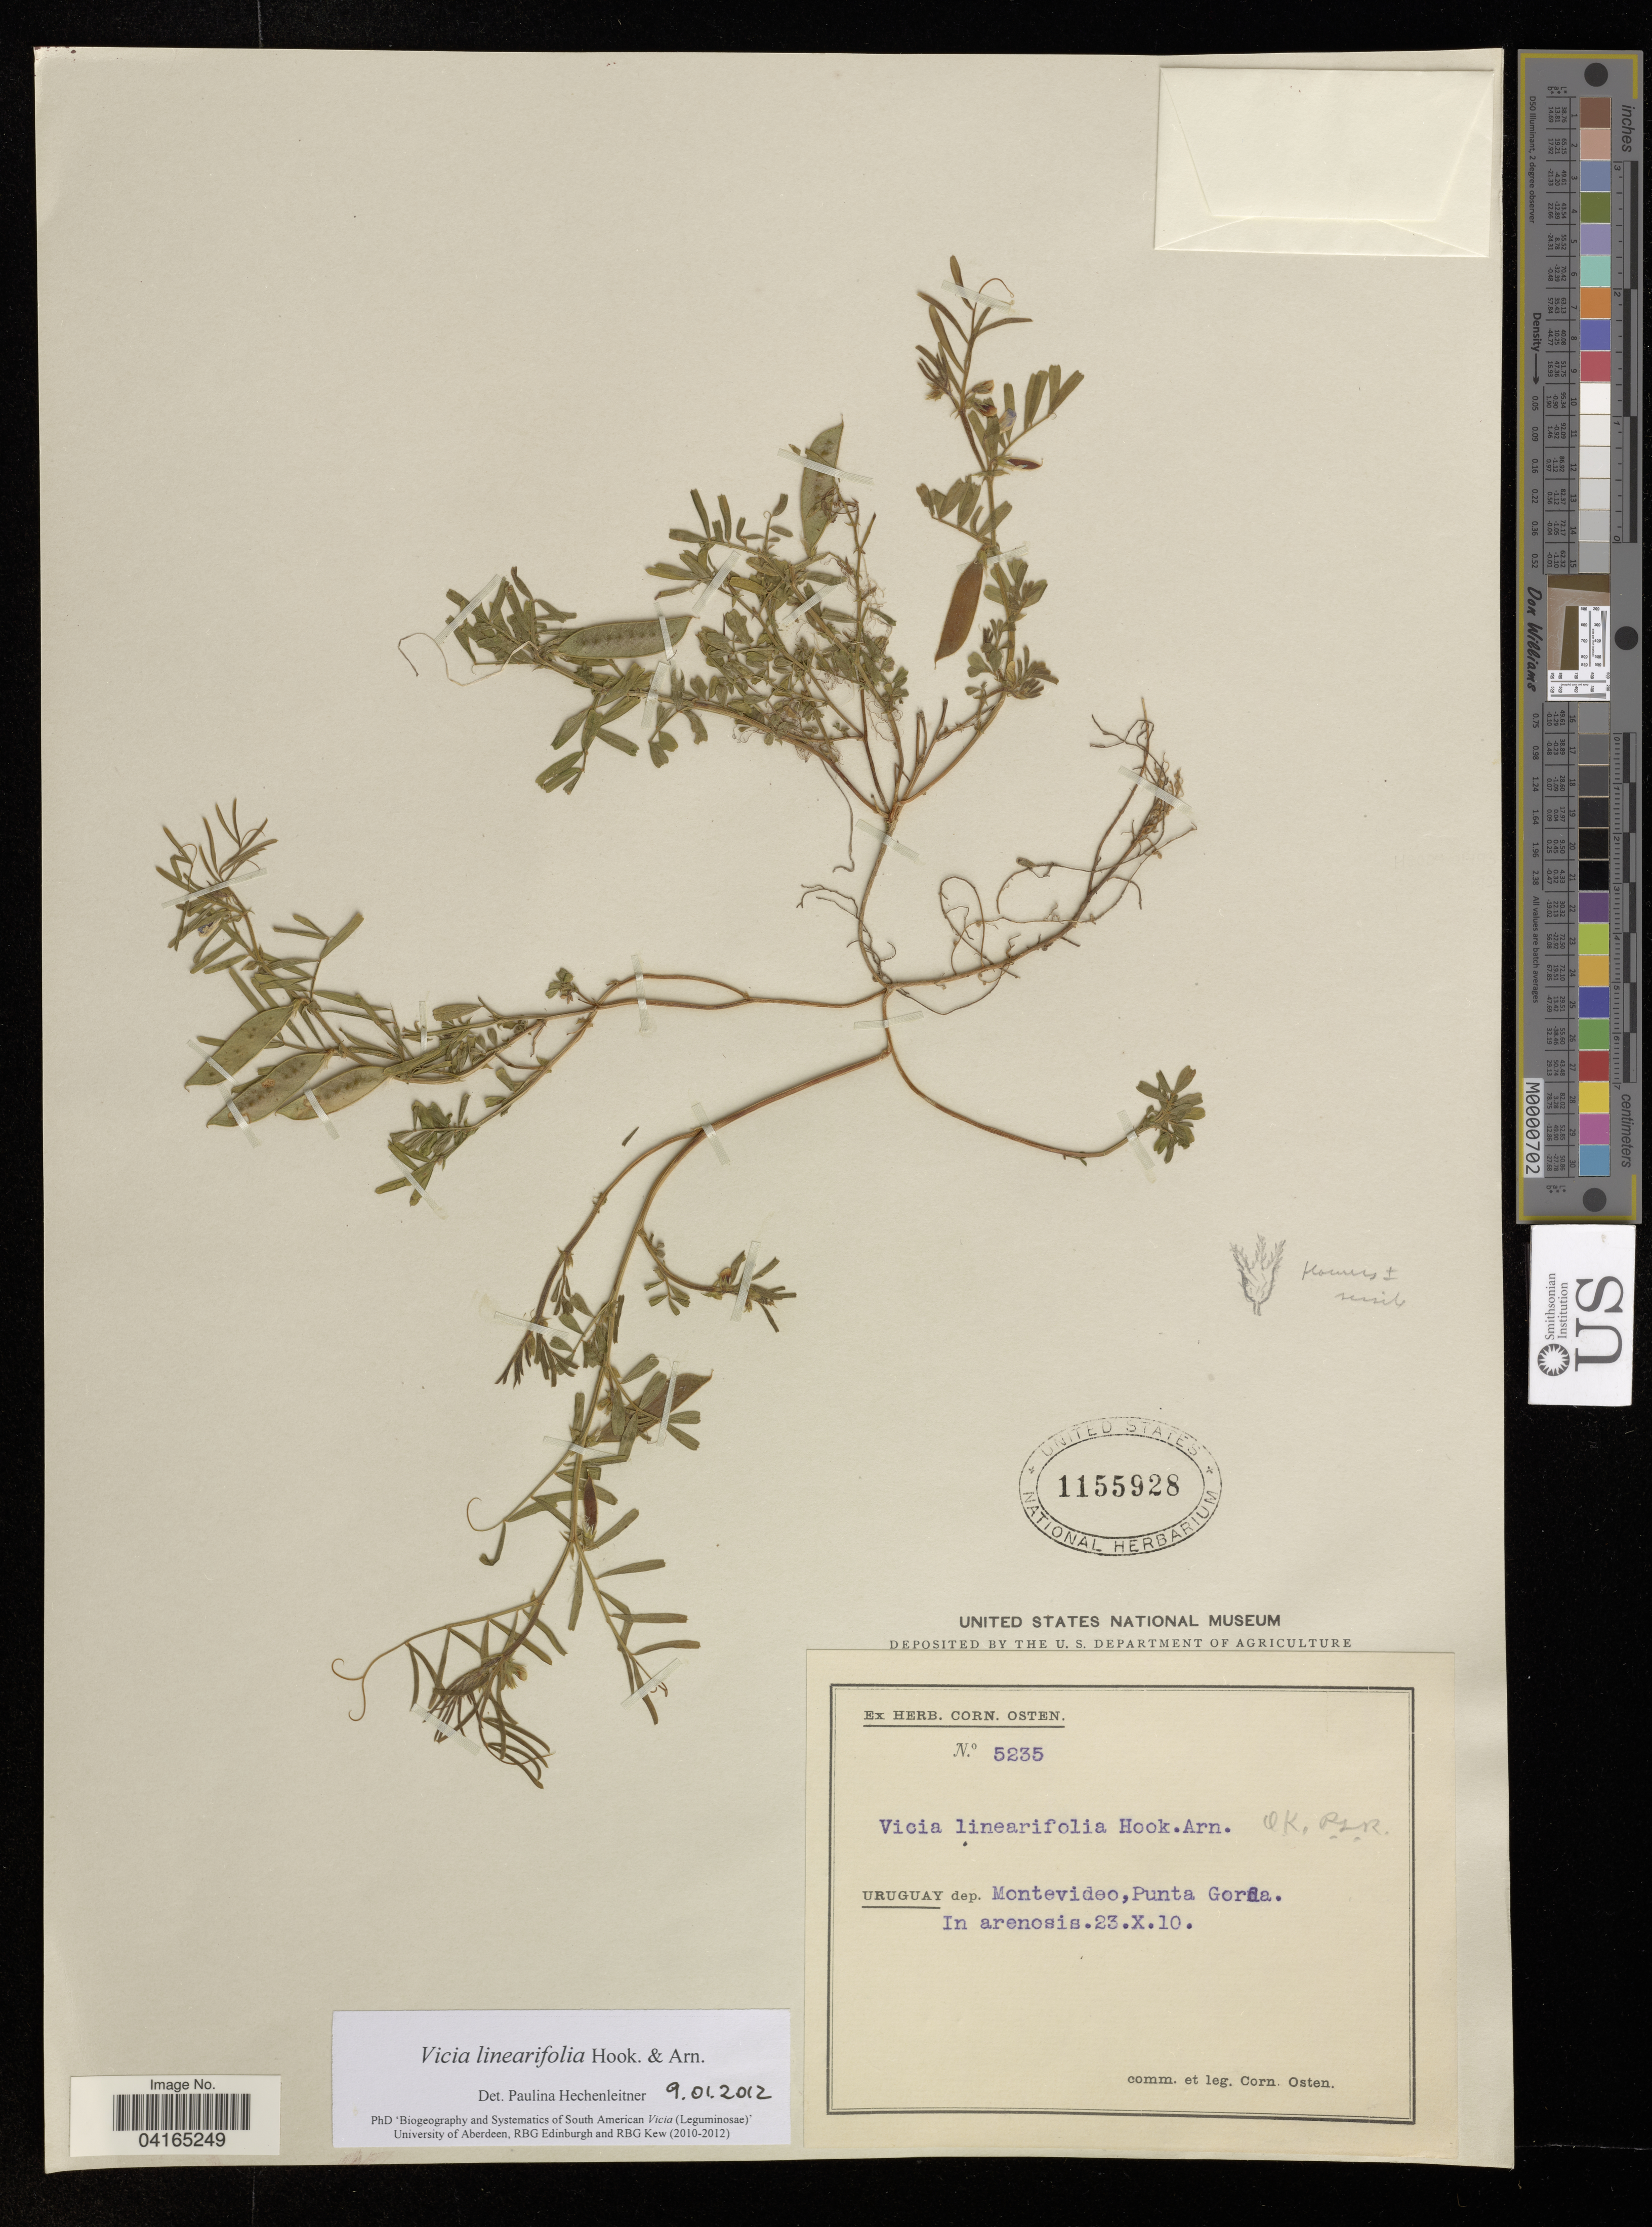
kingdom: Plantae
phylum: Tracheophyta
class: Magnoliopsida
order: Fabales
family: Fabaceae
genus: Vicia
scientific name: Vicia linearifolia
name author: Hook. & Arn.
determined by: Hechenleitner, Paulina, RBG Edinburgh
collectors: C. Osten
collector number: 5235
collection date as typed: OCT 23 10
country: Uruguay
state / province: Montevideo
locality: Punta Gorda. In arenosis.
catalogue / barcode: US 1155928